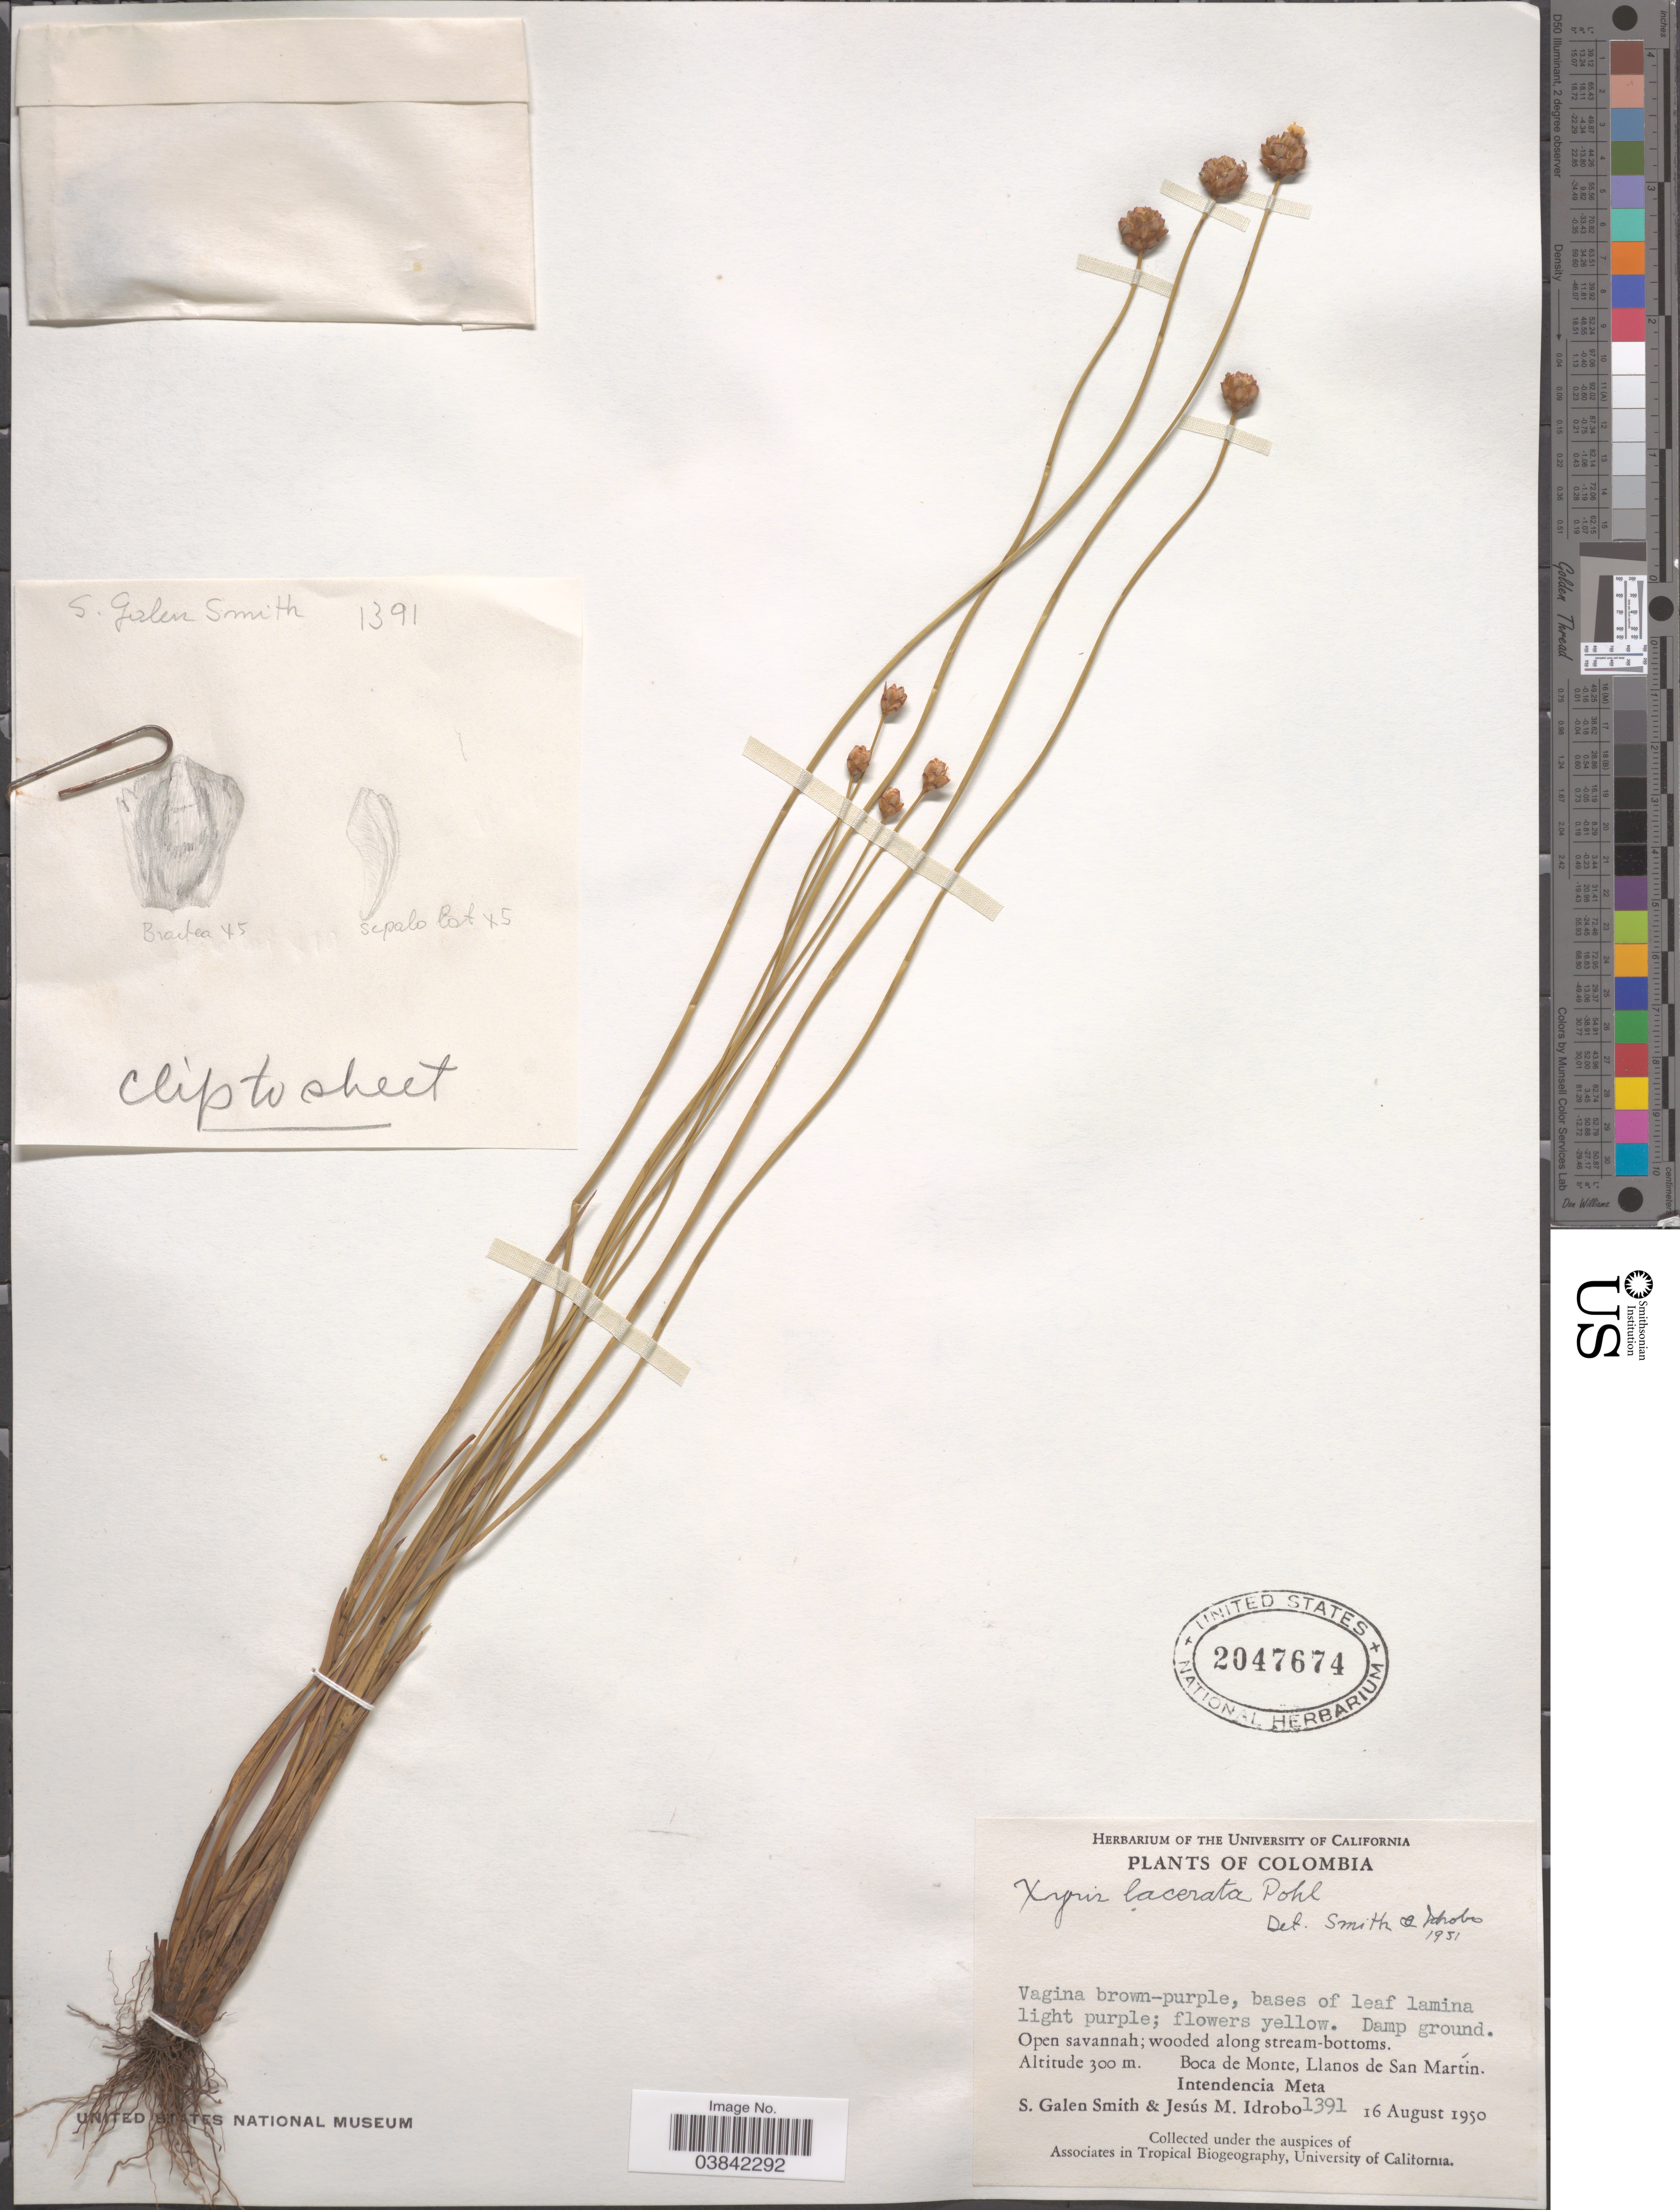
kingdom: Plantae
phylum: Tracheophyta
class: Liliopsida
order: Poales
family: Xyridaceae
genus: Xyris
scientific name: Xyris lacerata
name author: Pohl ex Seub.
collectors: S. G. Smith & J. M. Idrobo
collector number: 1391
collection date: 1950-08-16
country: Colombia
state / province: Meta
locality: Boca de Monte, Llanos de San Martín. Intendencia Meta.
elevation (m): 300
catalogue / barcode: US 2047674